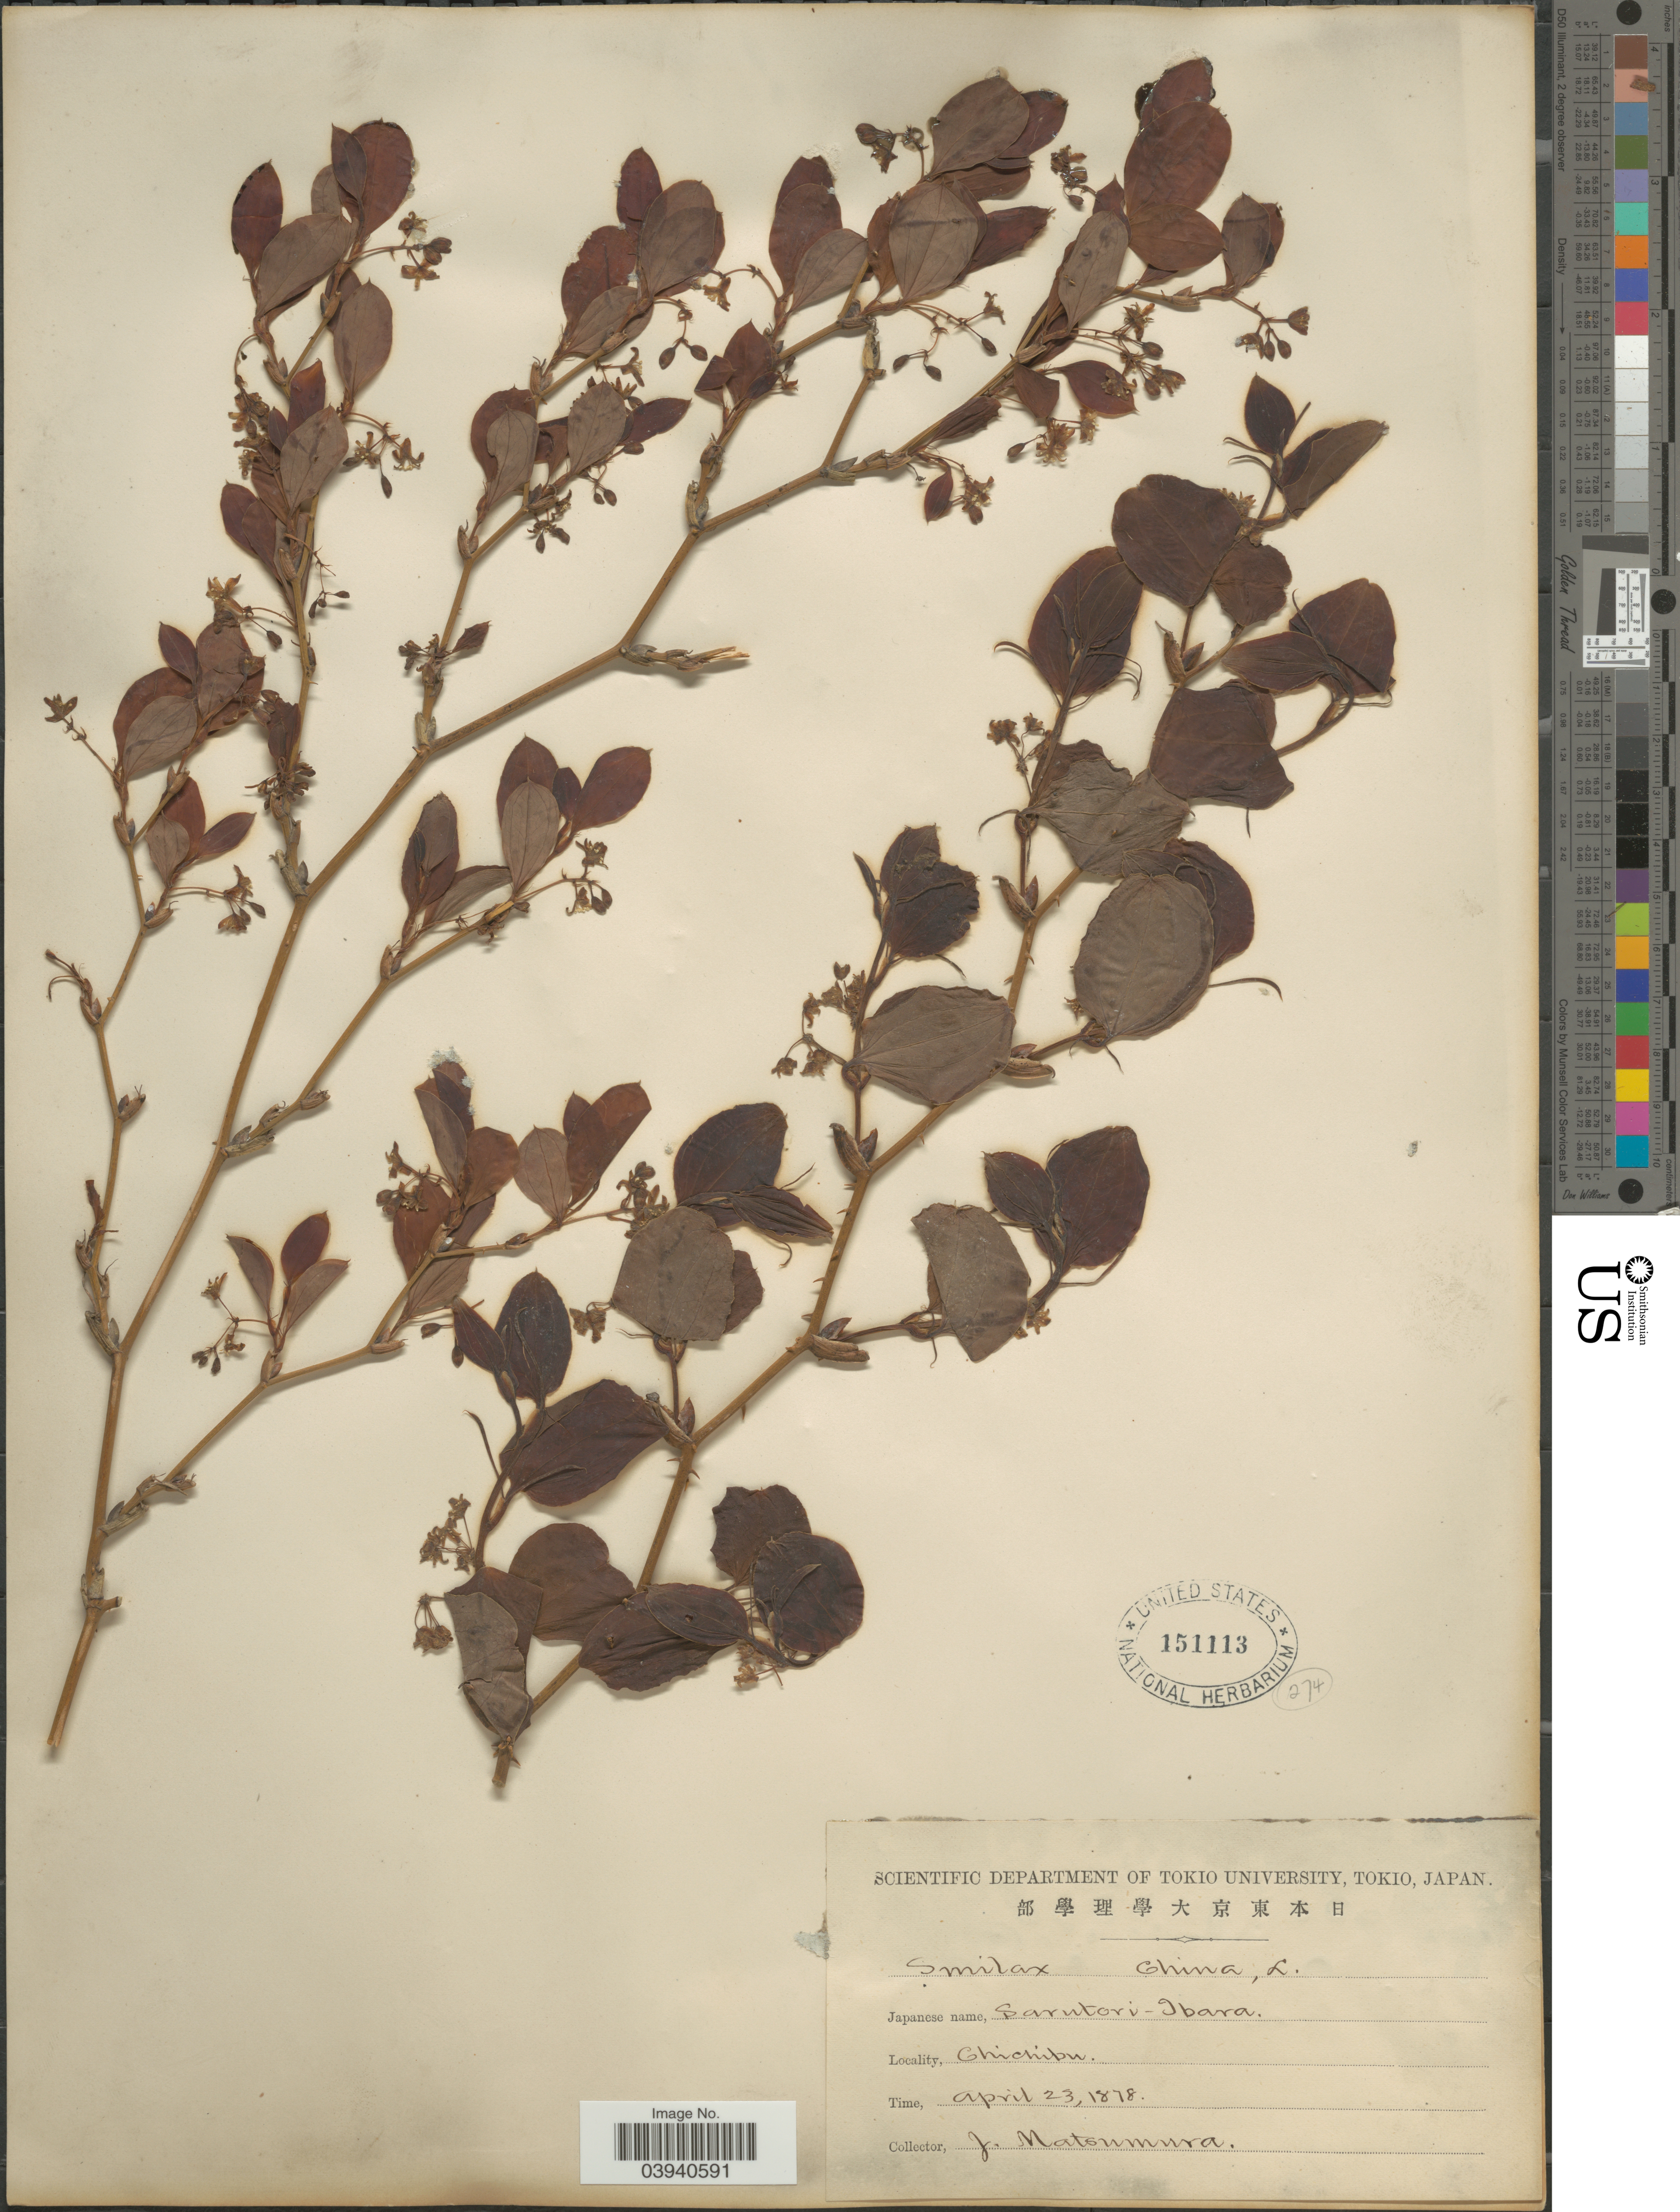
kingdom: Plantae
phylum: Tracheophyta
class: Liliopsida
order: Liliales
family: Smilacaceae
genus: Smilax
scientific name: Smilax china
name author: L.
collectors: J. Matsumura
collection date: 1878-04-23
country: Japan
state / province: Tokyo, Federal City of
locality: Chichibu.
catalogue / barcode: US 151113